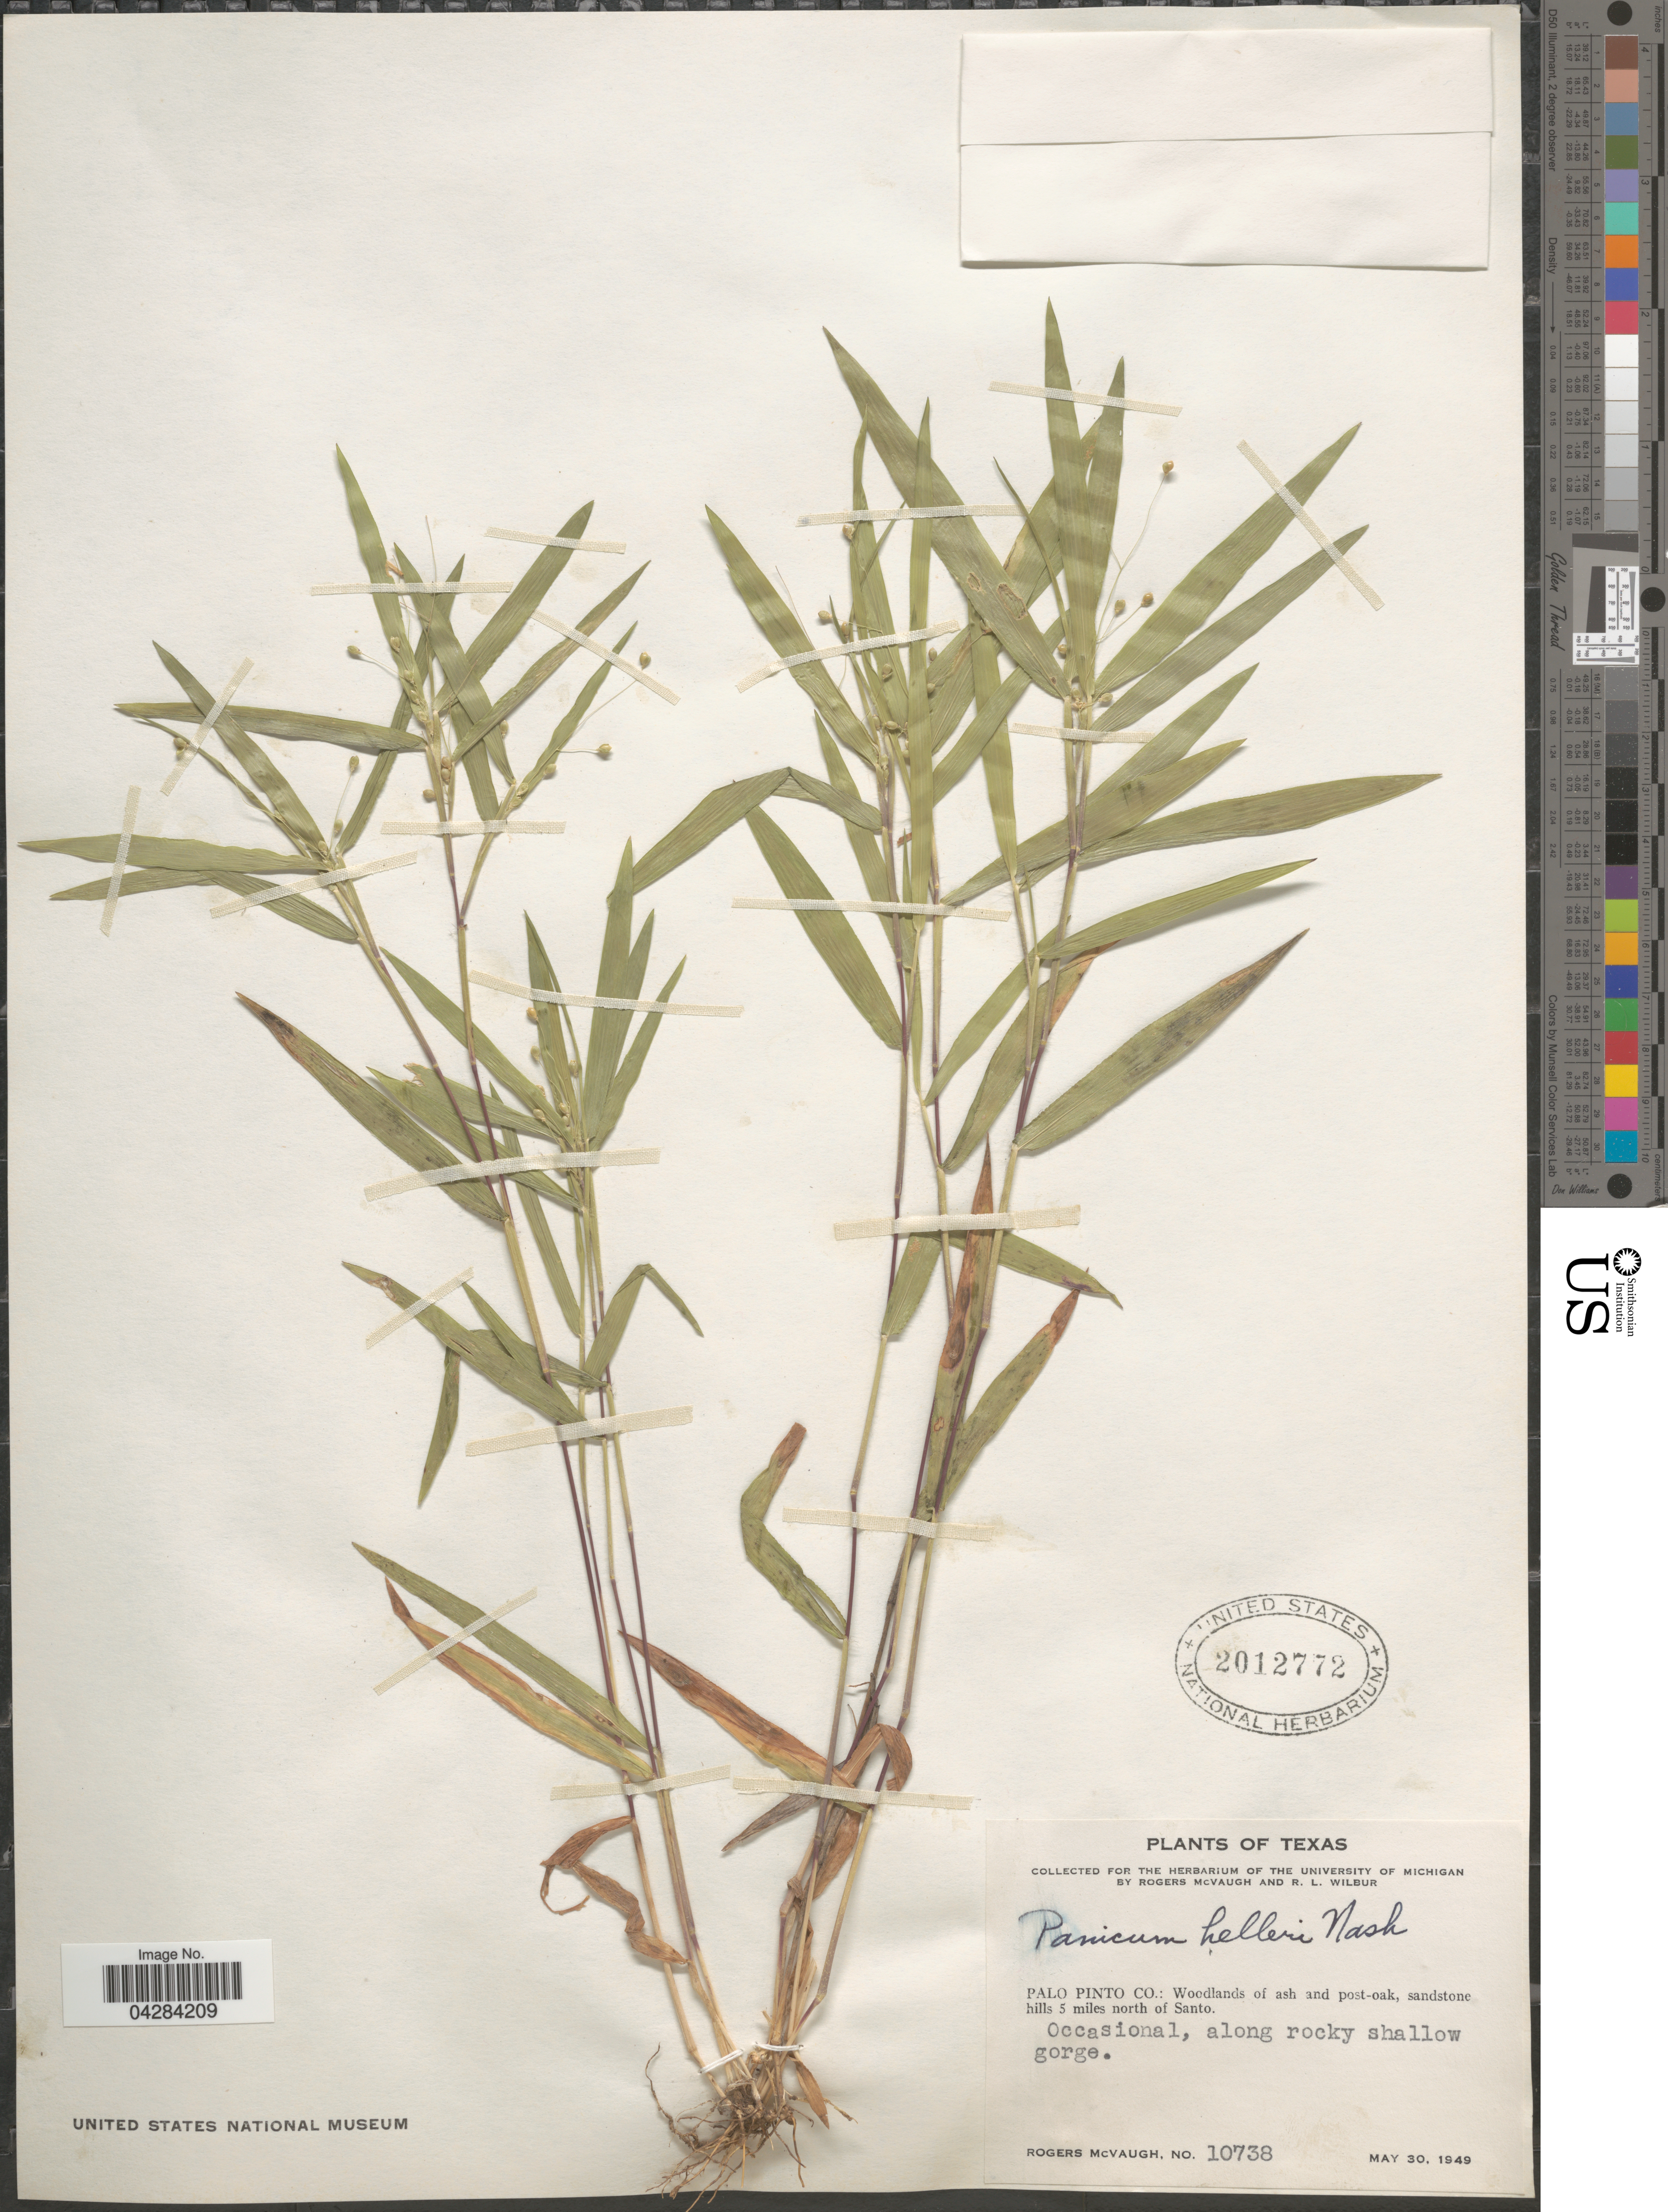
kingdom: Plantae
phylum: Tracheophyta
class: Liliopsida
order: Poales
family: Poaceae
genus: Dichanthelium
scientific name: Dichanthelium oligosanthes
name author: (Schult.) Gould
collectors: R. McVaugh & R. L. Wilbur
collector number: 10738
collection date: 1949-05-30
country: United States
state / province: Texas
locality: Palo Pinto Co.: Woodlands of ash and post-oak, sandstone hills 5 miles north of Santo. Occasional, along rocky shallow gorge.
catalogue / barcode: US 2012772